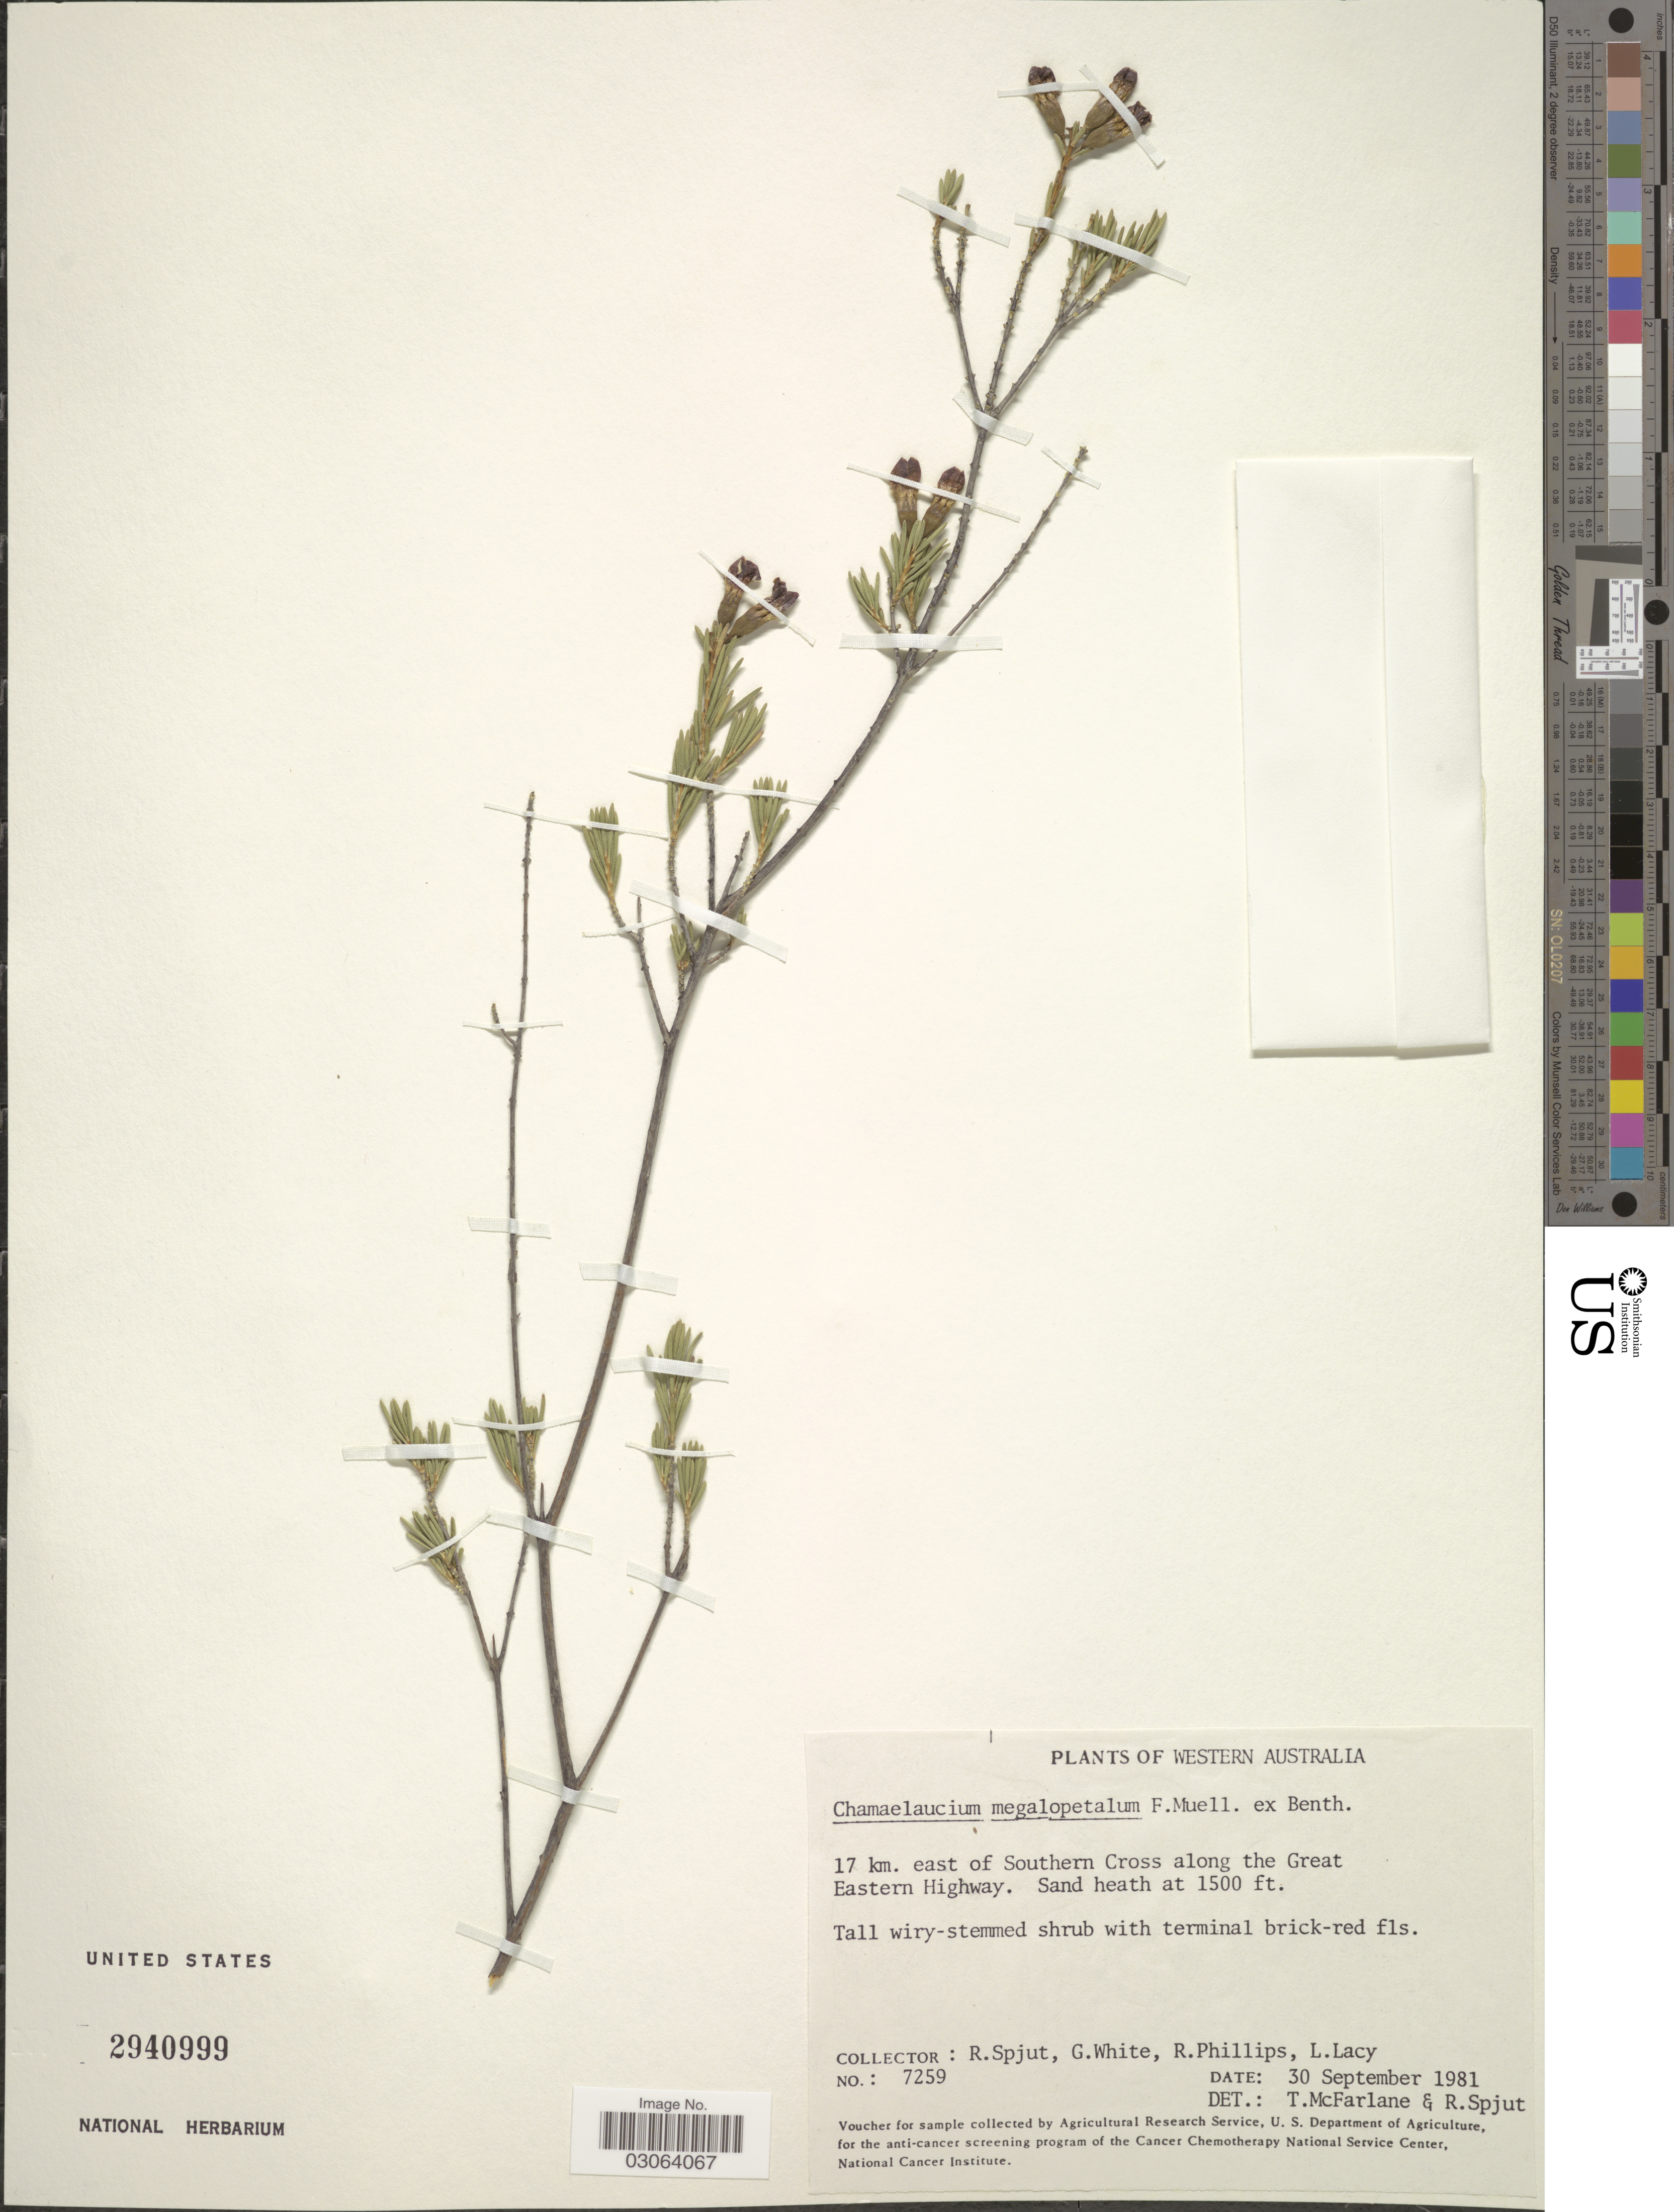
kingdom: Plantae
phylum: Tracheophyta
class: Magnoliopsida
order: Myrtales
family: Myrtaceae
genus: Chamelaucium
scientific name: Chamelaucium megalopetalum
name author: F. Muell. ex Benth.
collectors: R. Spjut, G. White, R. Phillips & L. Lacy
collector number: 7259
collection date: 1981-09-30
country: Australia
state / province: Western Australia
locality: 17 km. east of Southern Cross along the Great Eastern Highway.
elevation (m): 457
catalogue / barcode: US 2940999